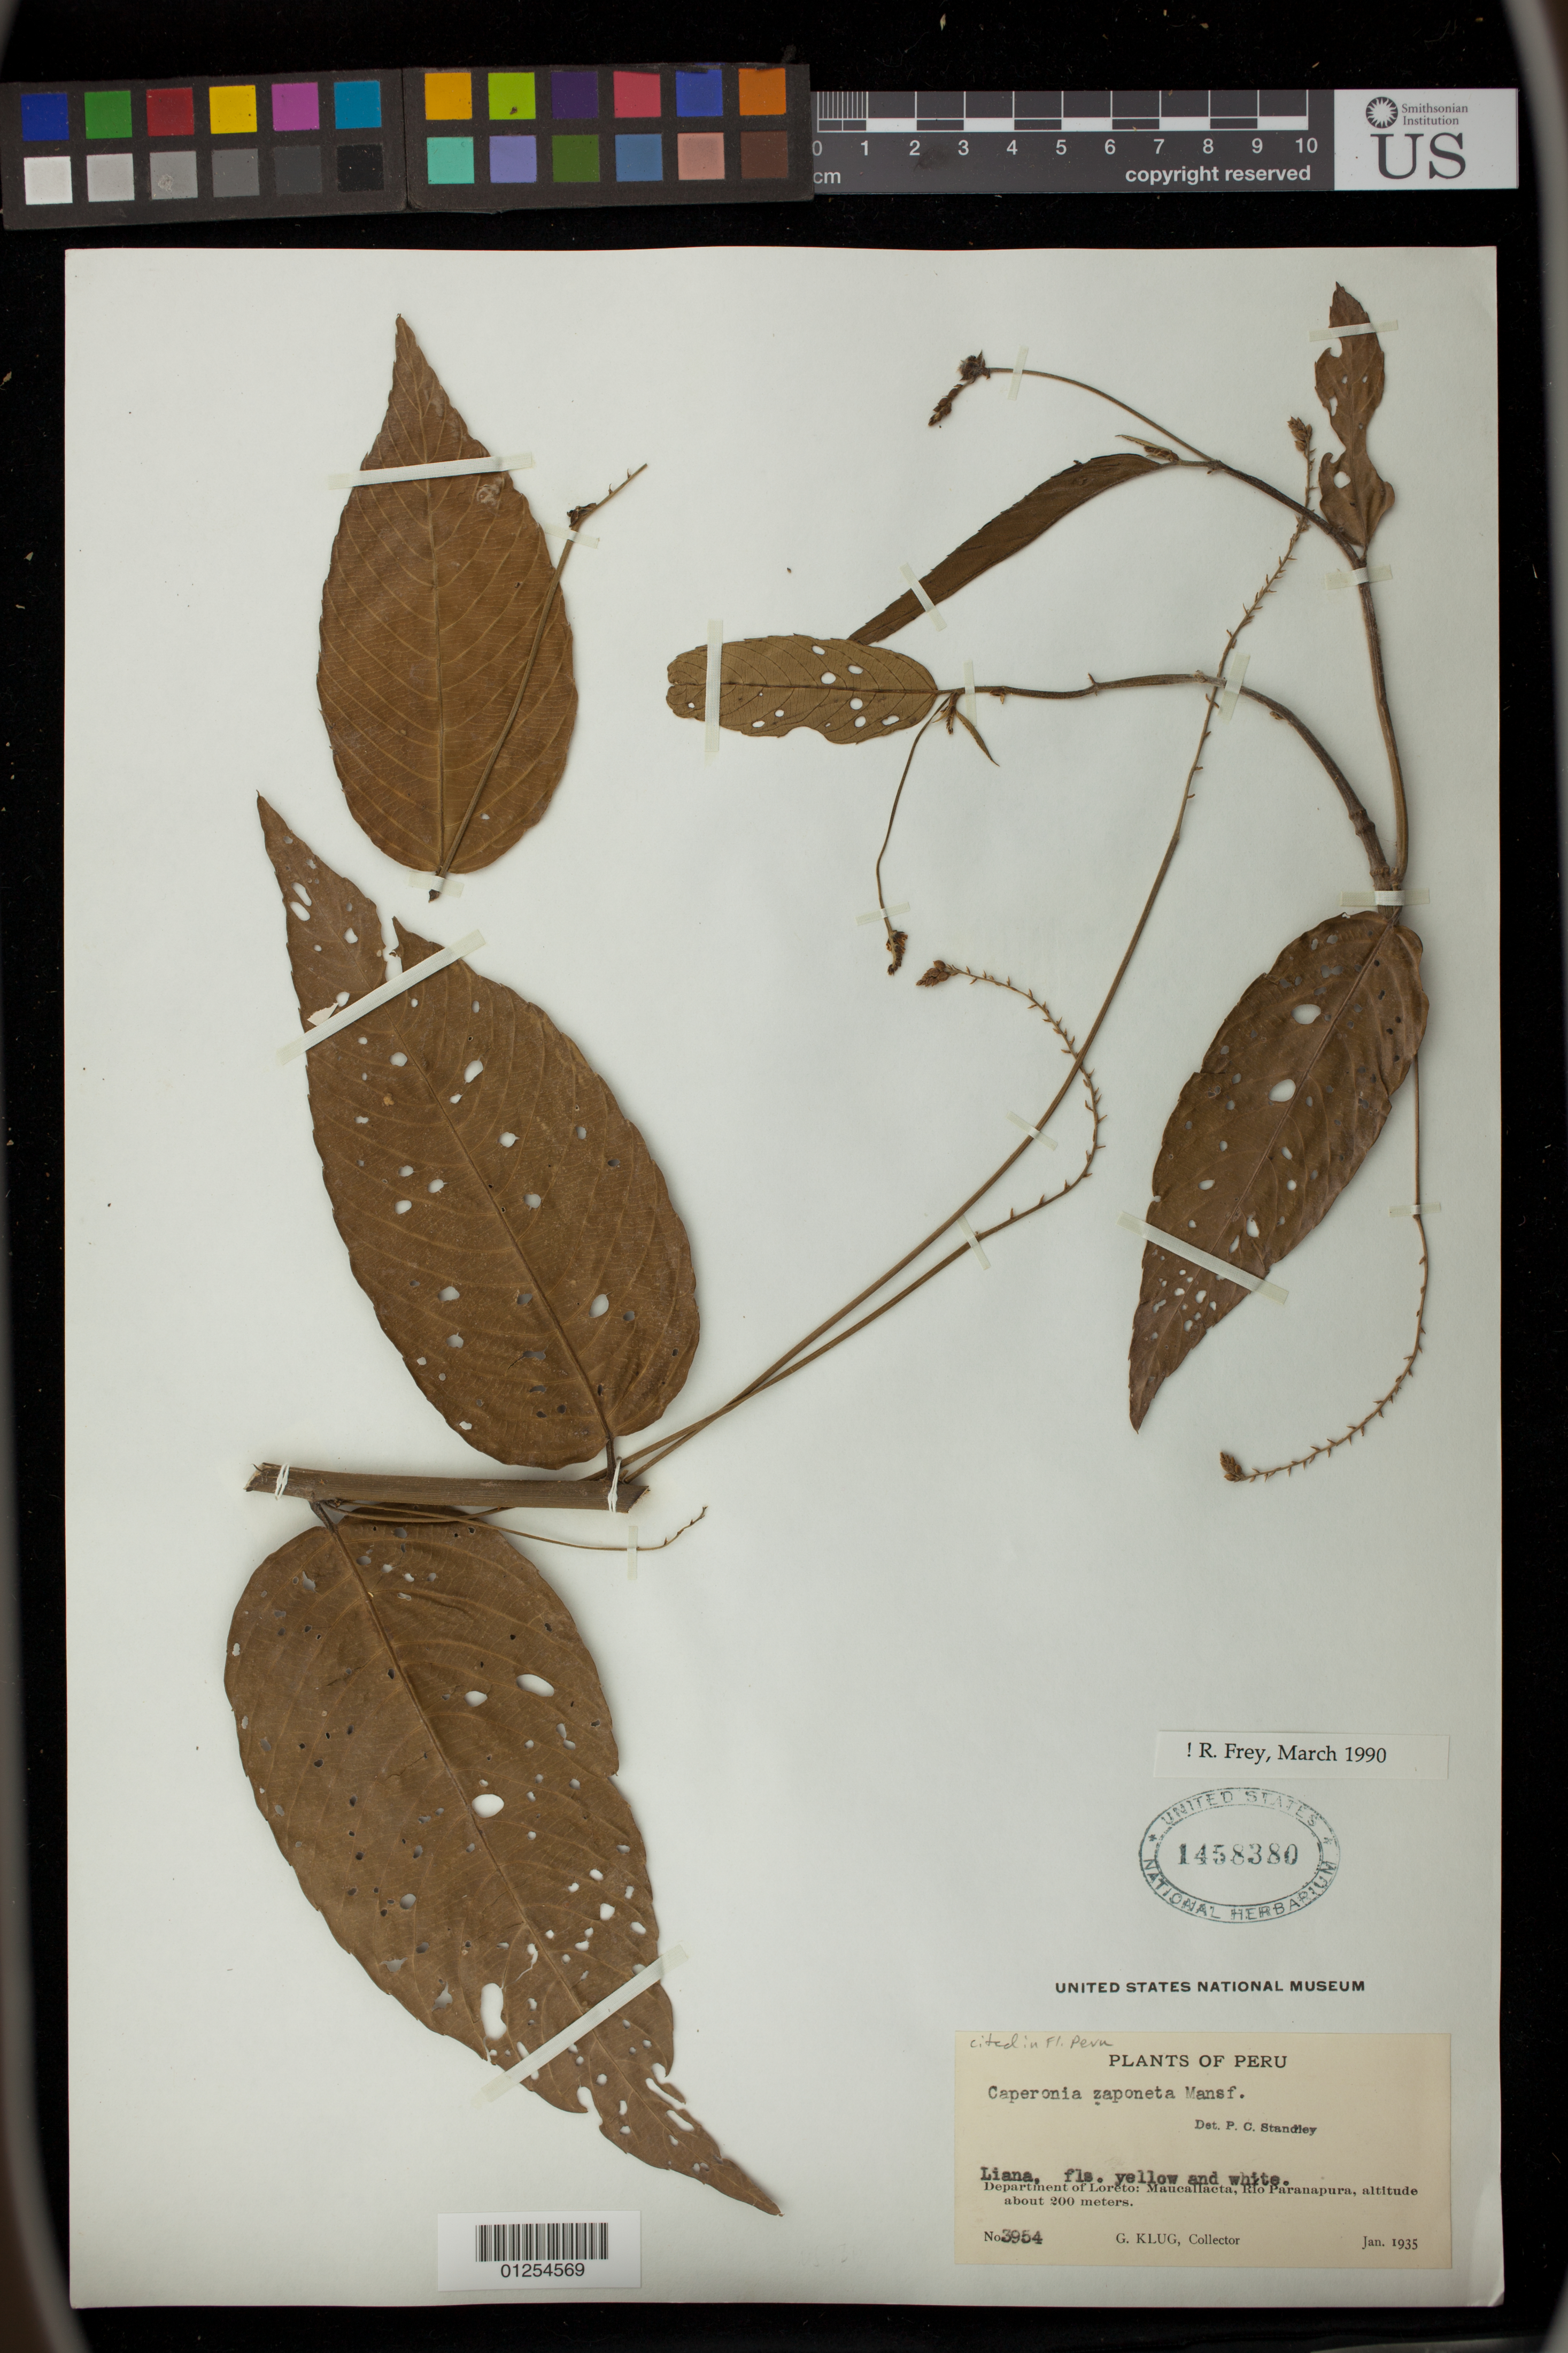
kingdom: Plantae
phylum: Tracheophyta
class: Magnoliopsida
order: Malpighiales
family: Euphorbiaceae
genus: Caperonia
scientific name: Caperonia zaponzeta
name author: Mansf.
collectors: G. Klug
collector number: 3954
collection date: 1935-01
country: Peru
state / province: Loreto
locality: Maucallacta, Rio Paranapura.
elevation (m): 200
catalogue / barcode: US 1458380